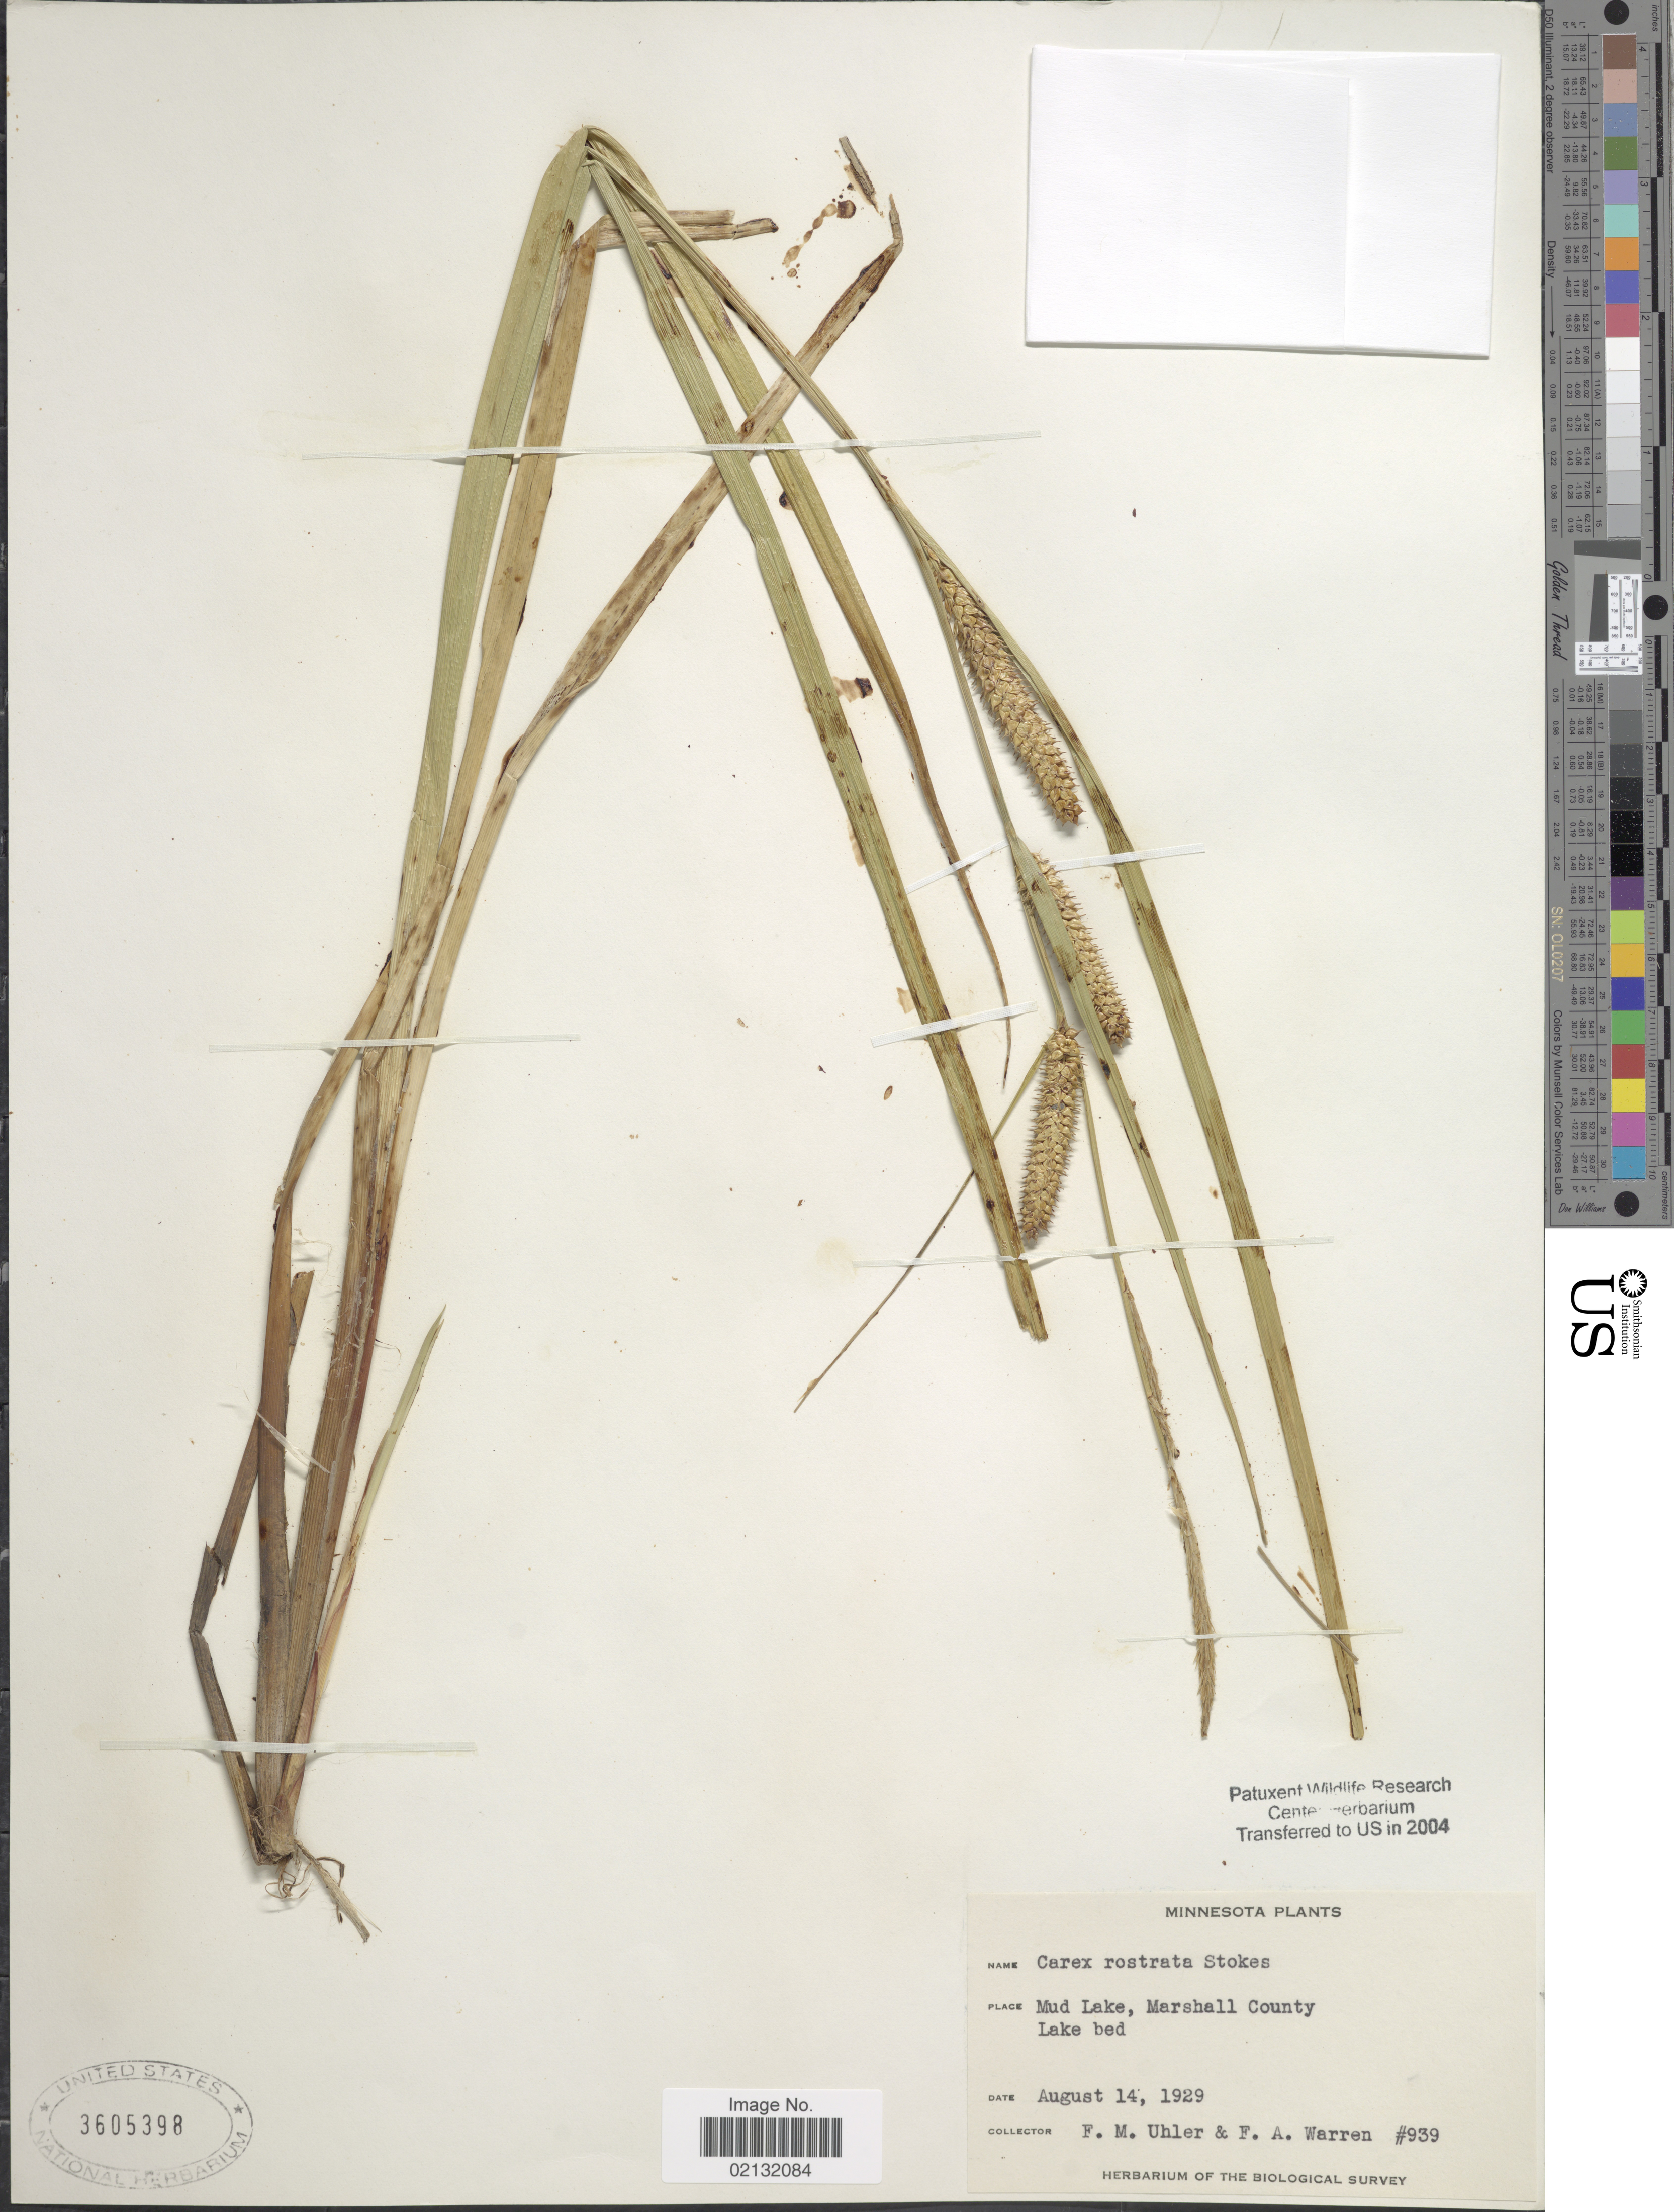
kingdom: Plantae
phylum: Tracheophyta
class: Liliopsida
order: Poales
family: Cyperaceae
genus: Carex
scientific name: Carex rostrata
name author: Stokes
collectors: F. M. Uhler & F. Warren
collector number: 939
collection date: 1929-08-14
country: United States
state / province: Minnesota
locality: Mud Lake, Marshall County, Lake bed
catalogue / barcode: US 3605398